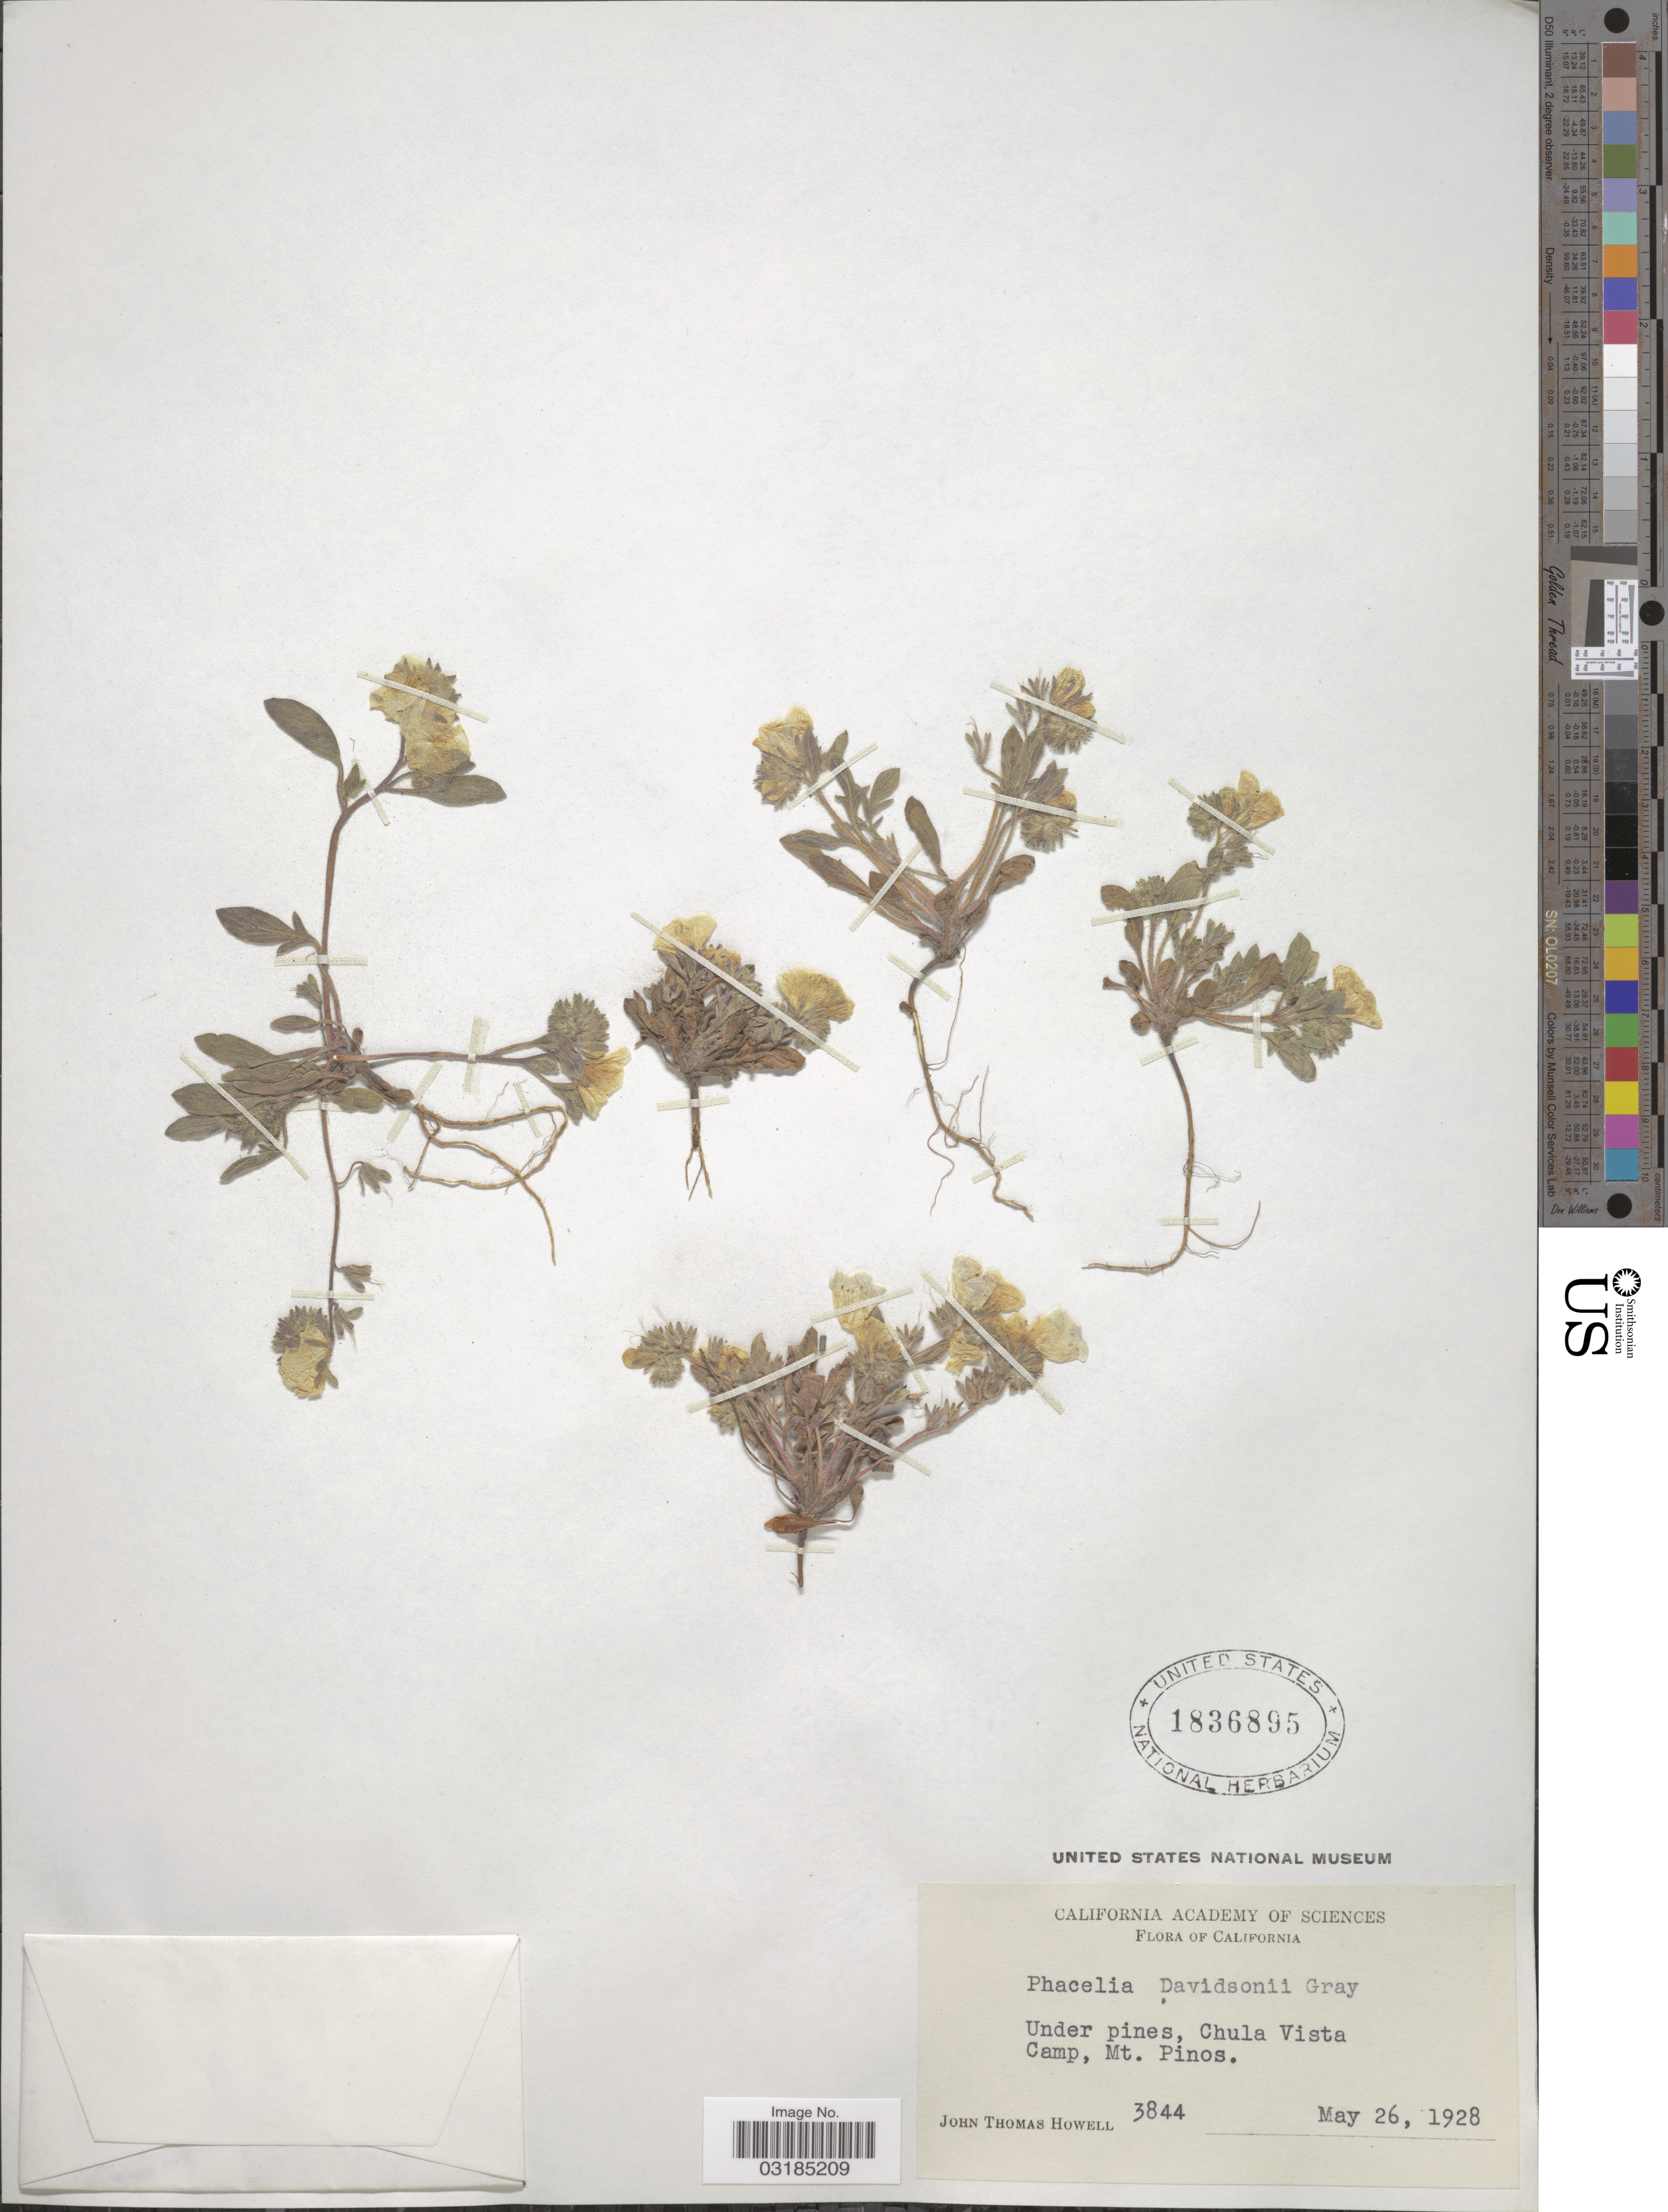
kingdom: Plantae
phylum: Tracheophyta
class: Magnoliopsida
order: Boraginales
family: Hydrophyllaceae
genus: Phacelia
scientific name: Phacelia davidsonii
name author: A. Gray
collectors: J. T. Howell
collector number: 3844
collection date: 1928-05-26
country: United States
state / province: California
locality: Chula Vista Camp, Mt. Pinos.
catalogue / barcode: US 1836895